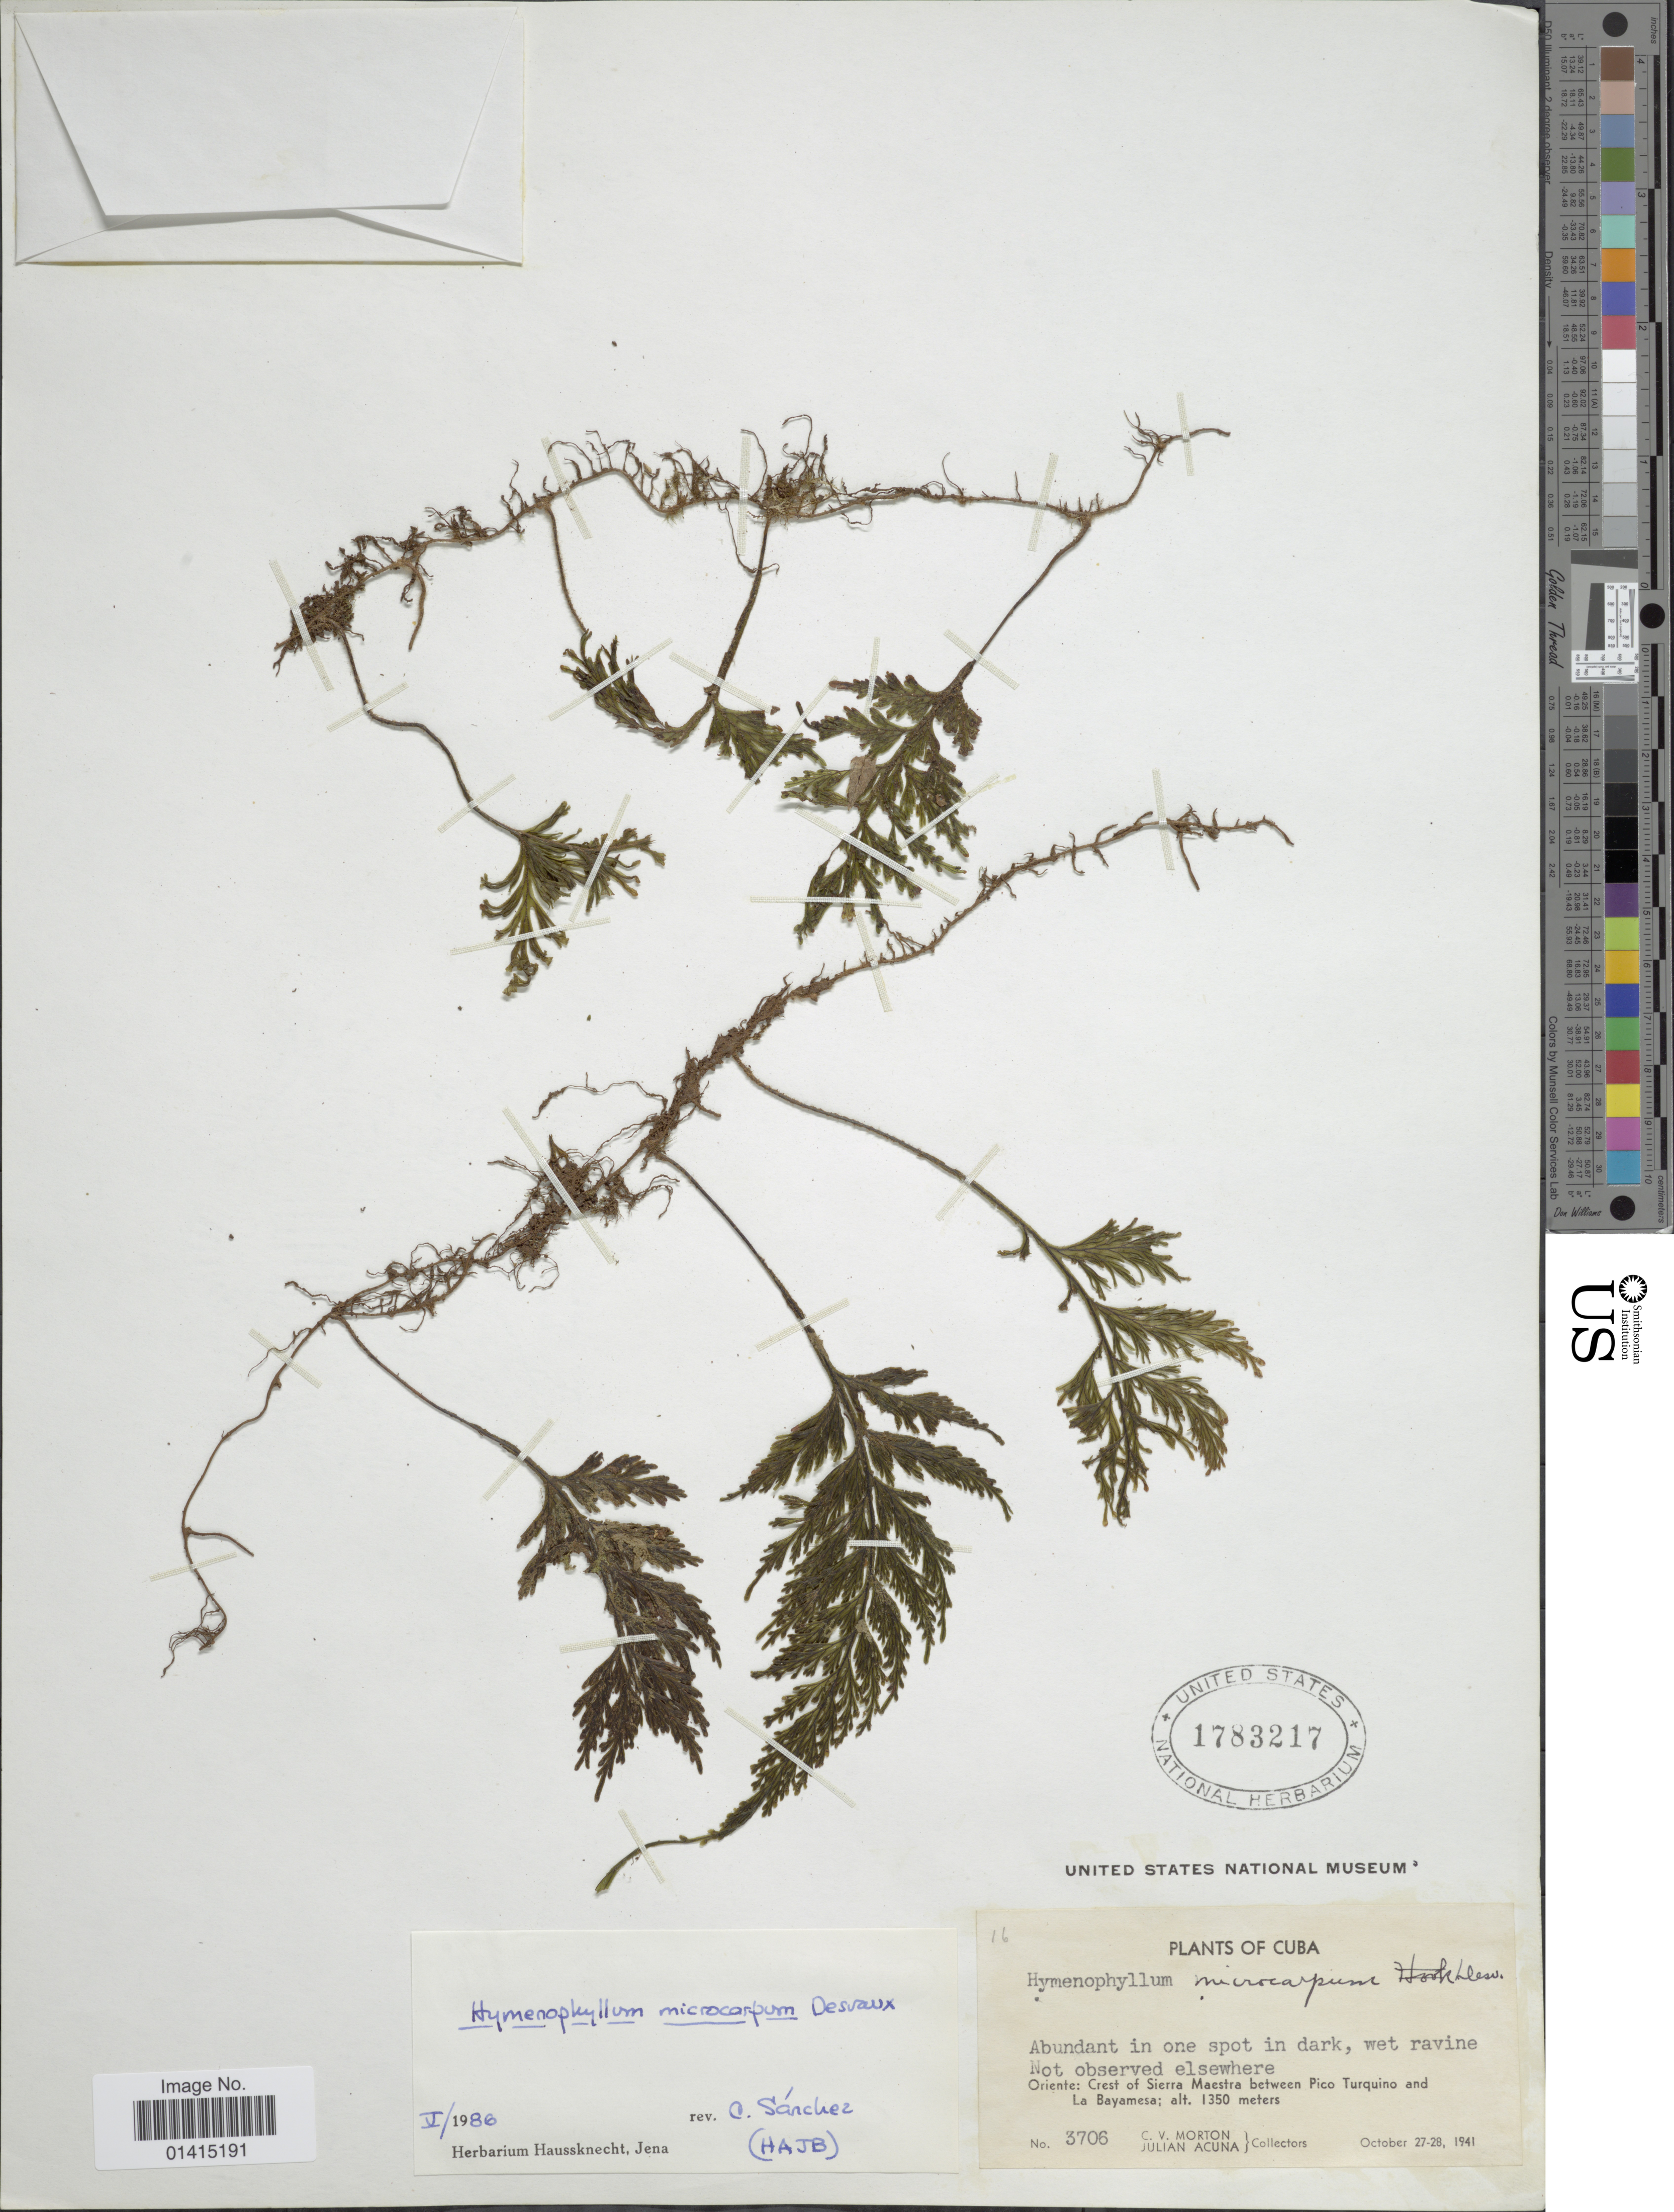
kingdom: Plantae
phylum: Tracheophyta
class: Polypodiopsida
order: Hymenophyllales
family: Hymenophyllaceae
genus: Hymenophyllum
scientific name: Hymenophyllum microcarpum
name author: (Desv.) Lellinger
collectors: C. V. Morton & J. B. Acuña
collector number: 3706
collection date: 1941-10-27/1941-10-28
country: Cuba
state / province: Oriente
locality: Oriente: Crest of Sierra Maestra between Pico Turquino and La Bayamesa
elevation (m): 1350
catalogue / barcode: US 1783217